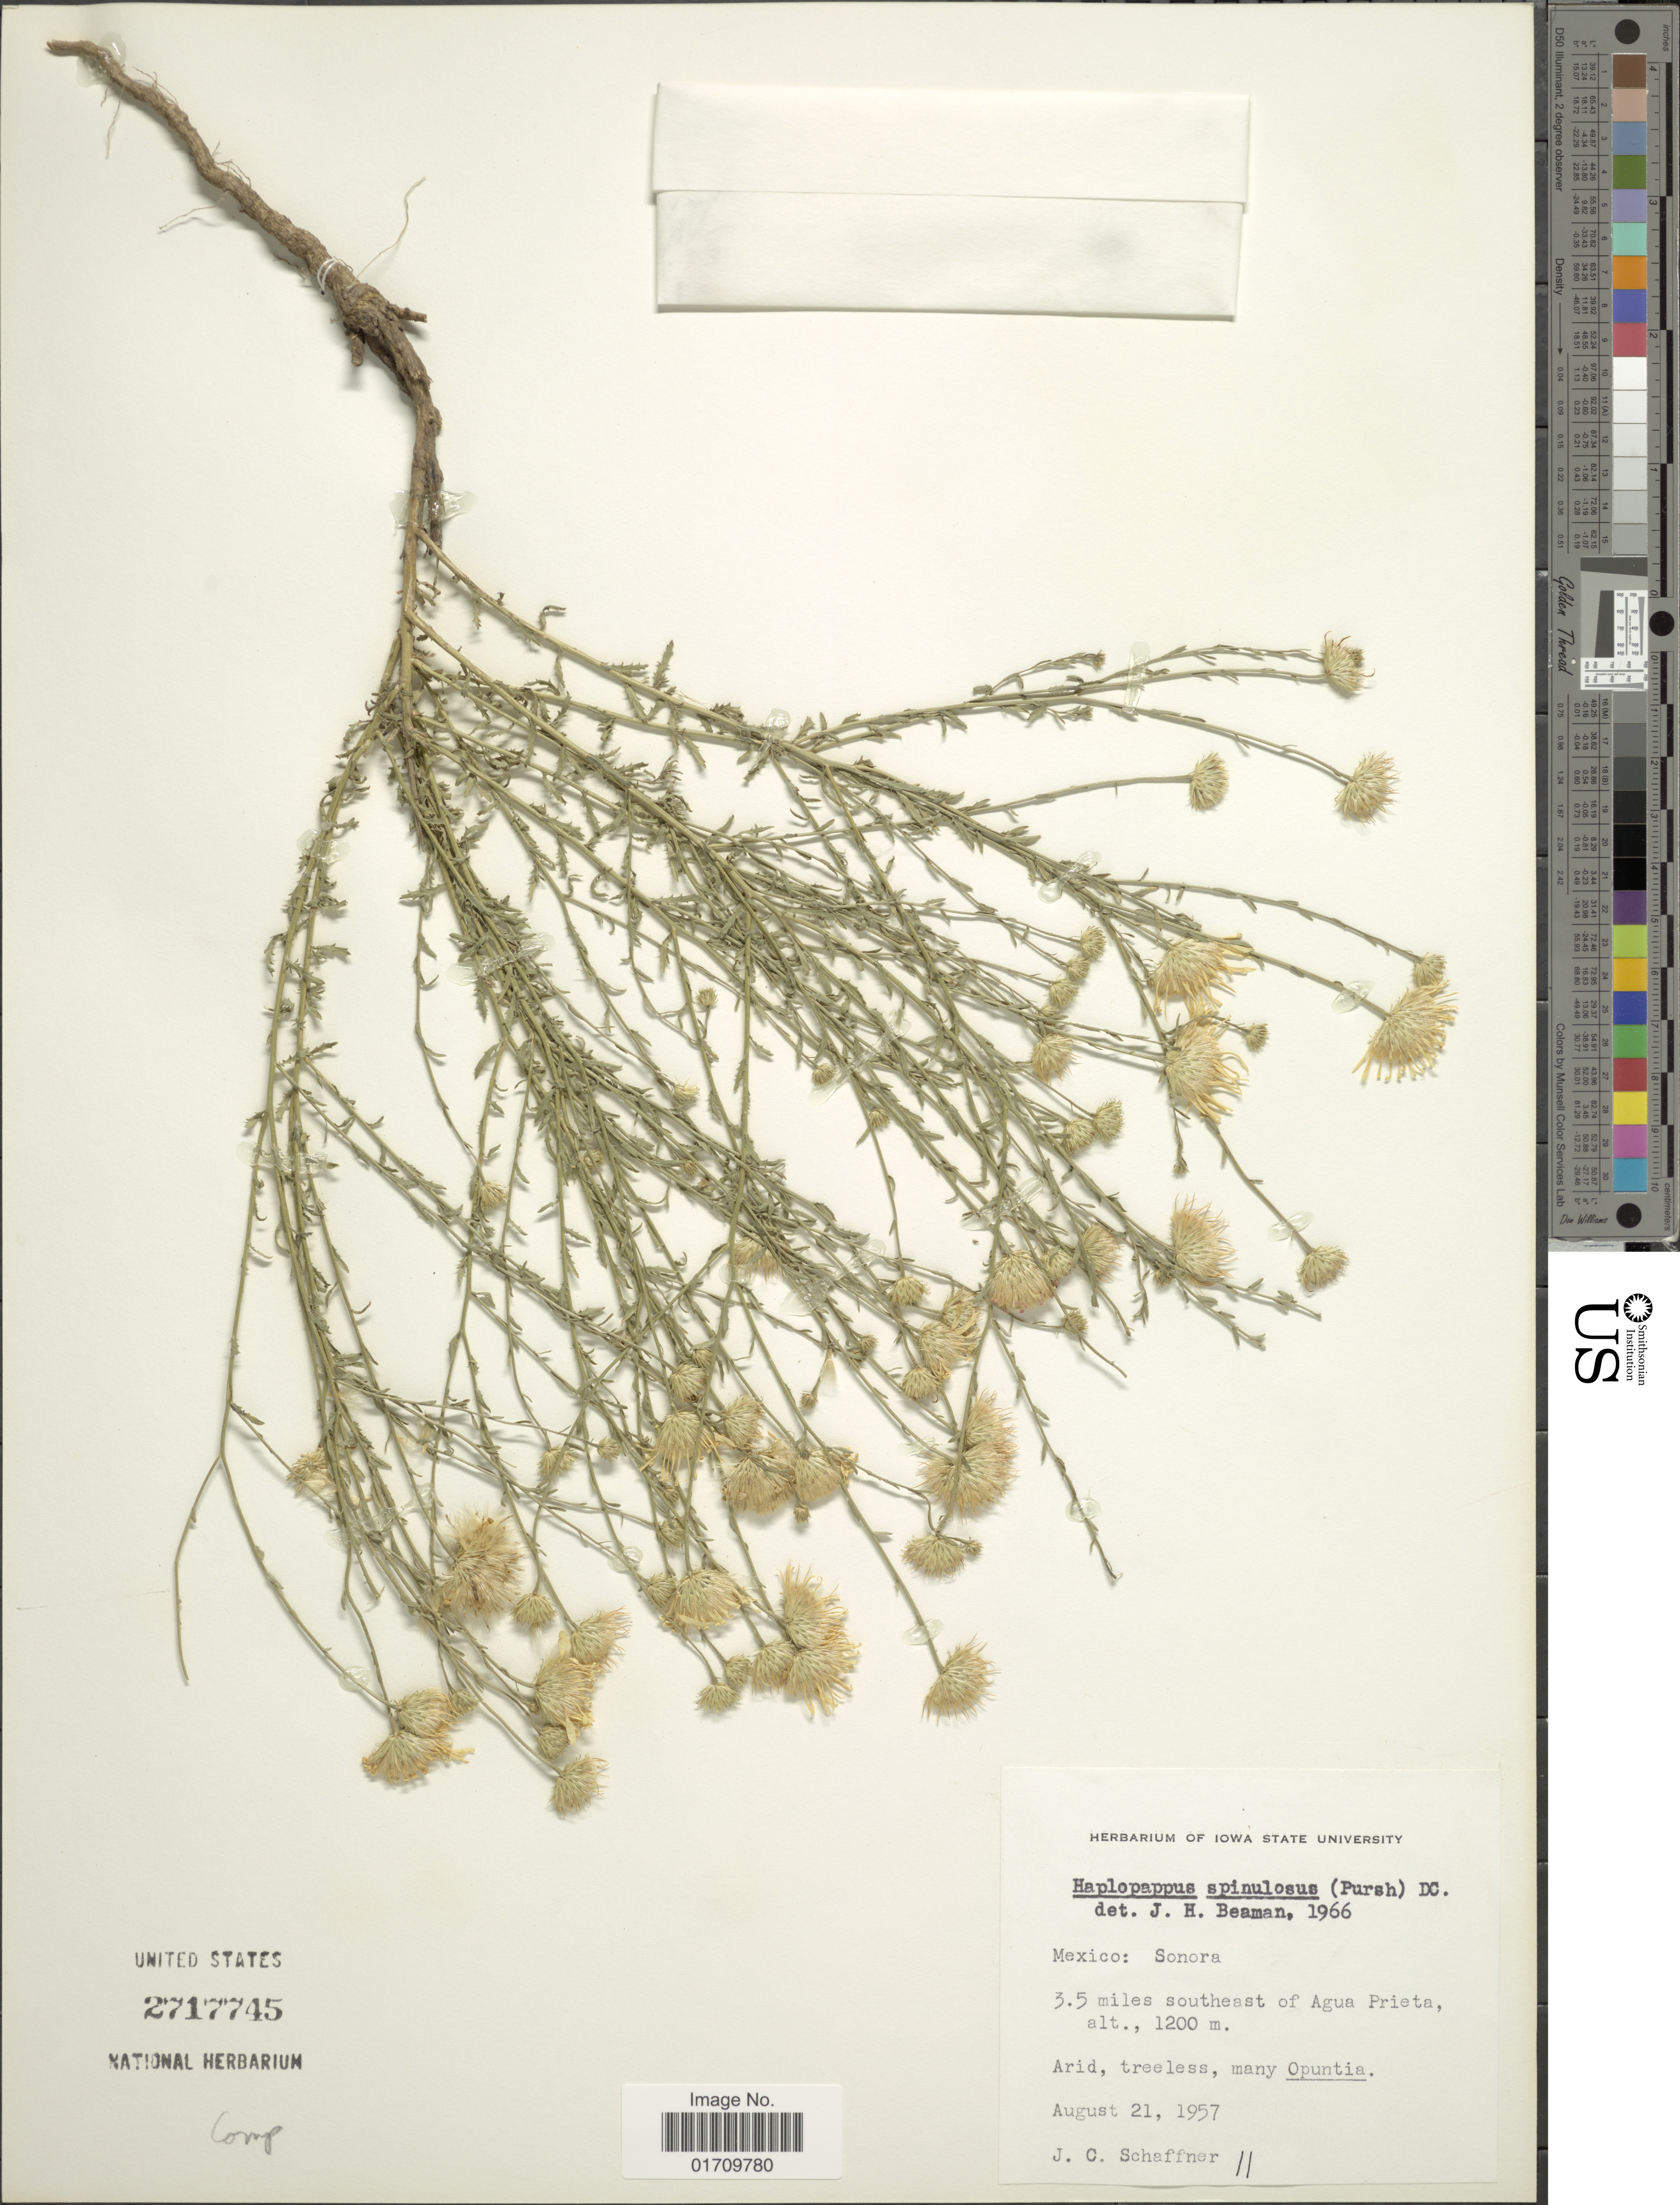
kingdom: Plantae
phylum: Tracheophyta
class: Magnoliopsida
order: Asterales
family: Asteraceae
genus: Machaeranthera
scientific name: Machaeranthera sp.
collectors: J. Schaffner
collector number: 11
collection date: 1957-08-21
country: Mexico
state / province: Sonora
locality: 3.5 miles southeast of Agua Prieta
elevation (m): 1200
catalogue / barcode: US 2717745